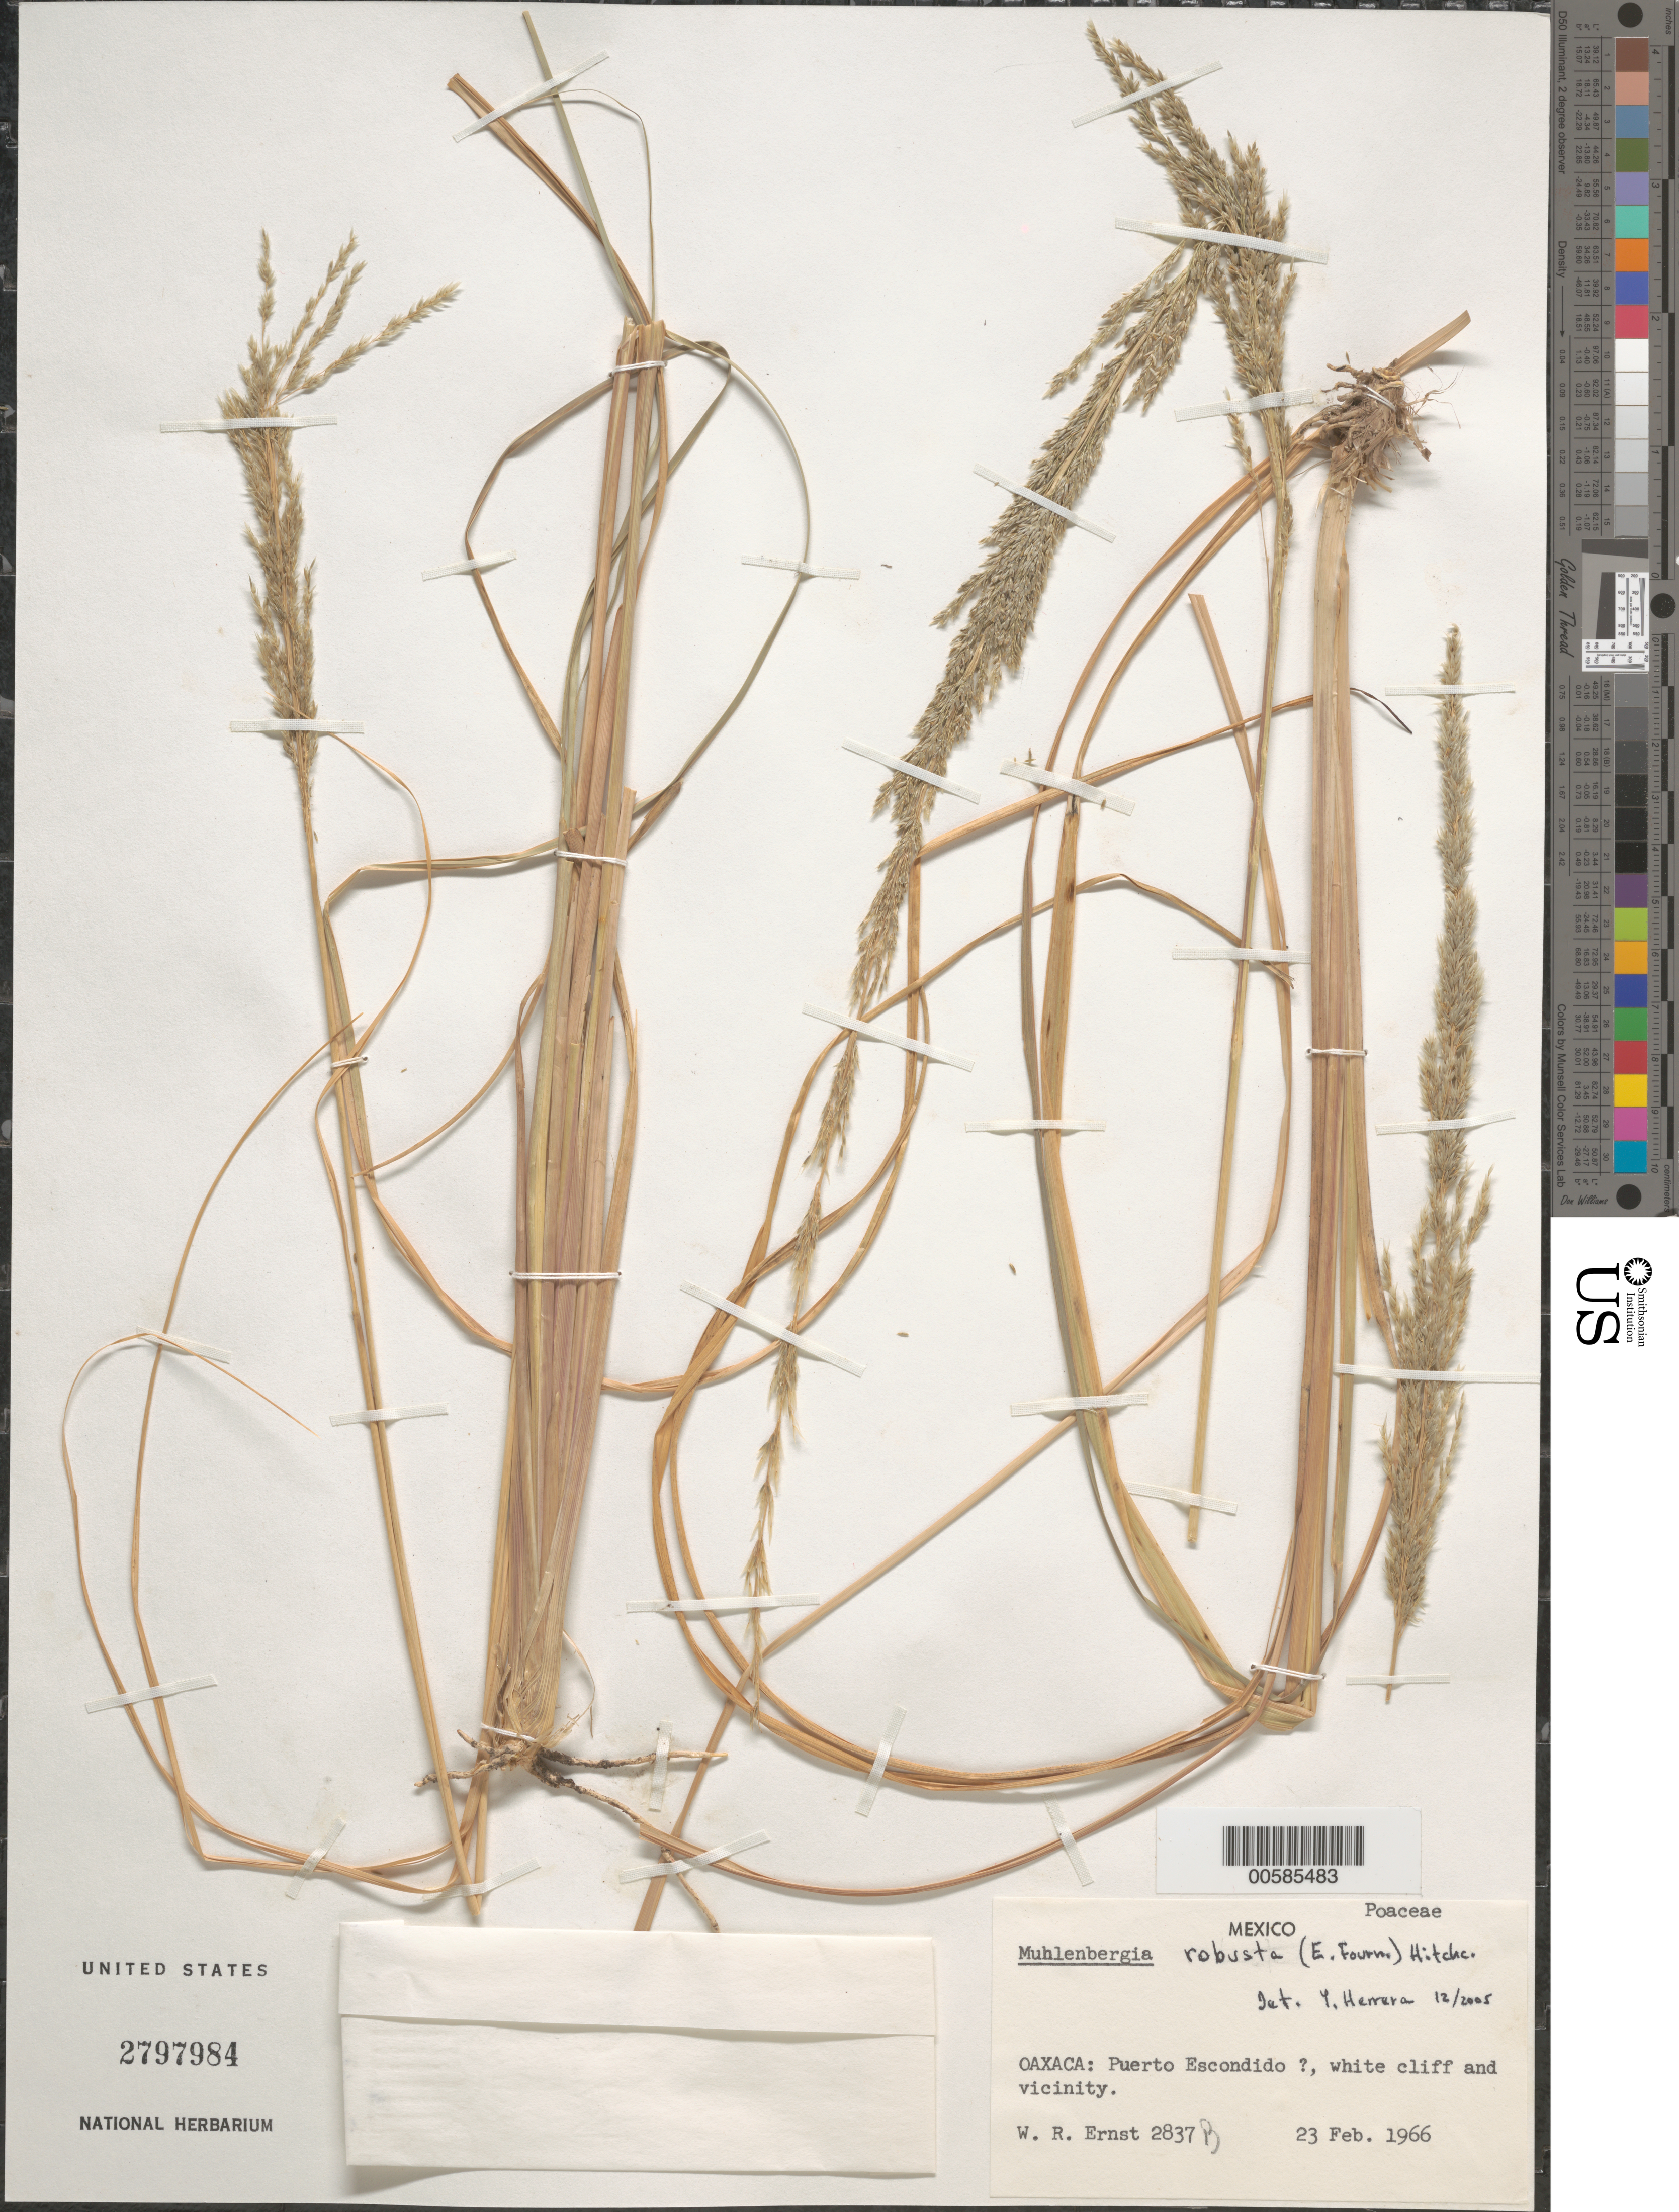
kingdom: Plantae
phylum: Tracheophyta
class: Liliopsida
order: Poales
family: Poaceae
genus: Muhlenbergia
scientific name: Muhlenbergia sp.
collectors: W. R. Ernst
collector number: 2837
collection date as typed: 23 Feb 1966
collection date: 1966-02-23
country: Mexico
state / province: Oaxaca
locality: Puerto Escondido ?, white cliff and vicinity.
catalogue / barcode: US 2797984